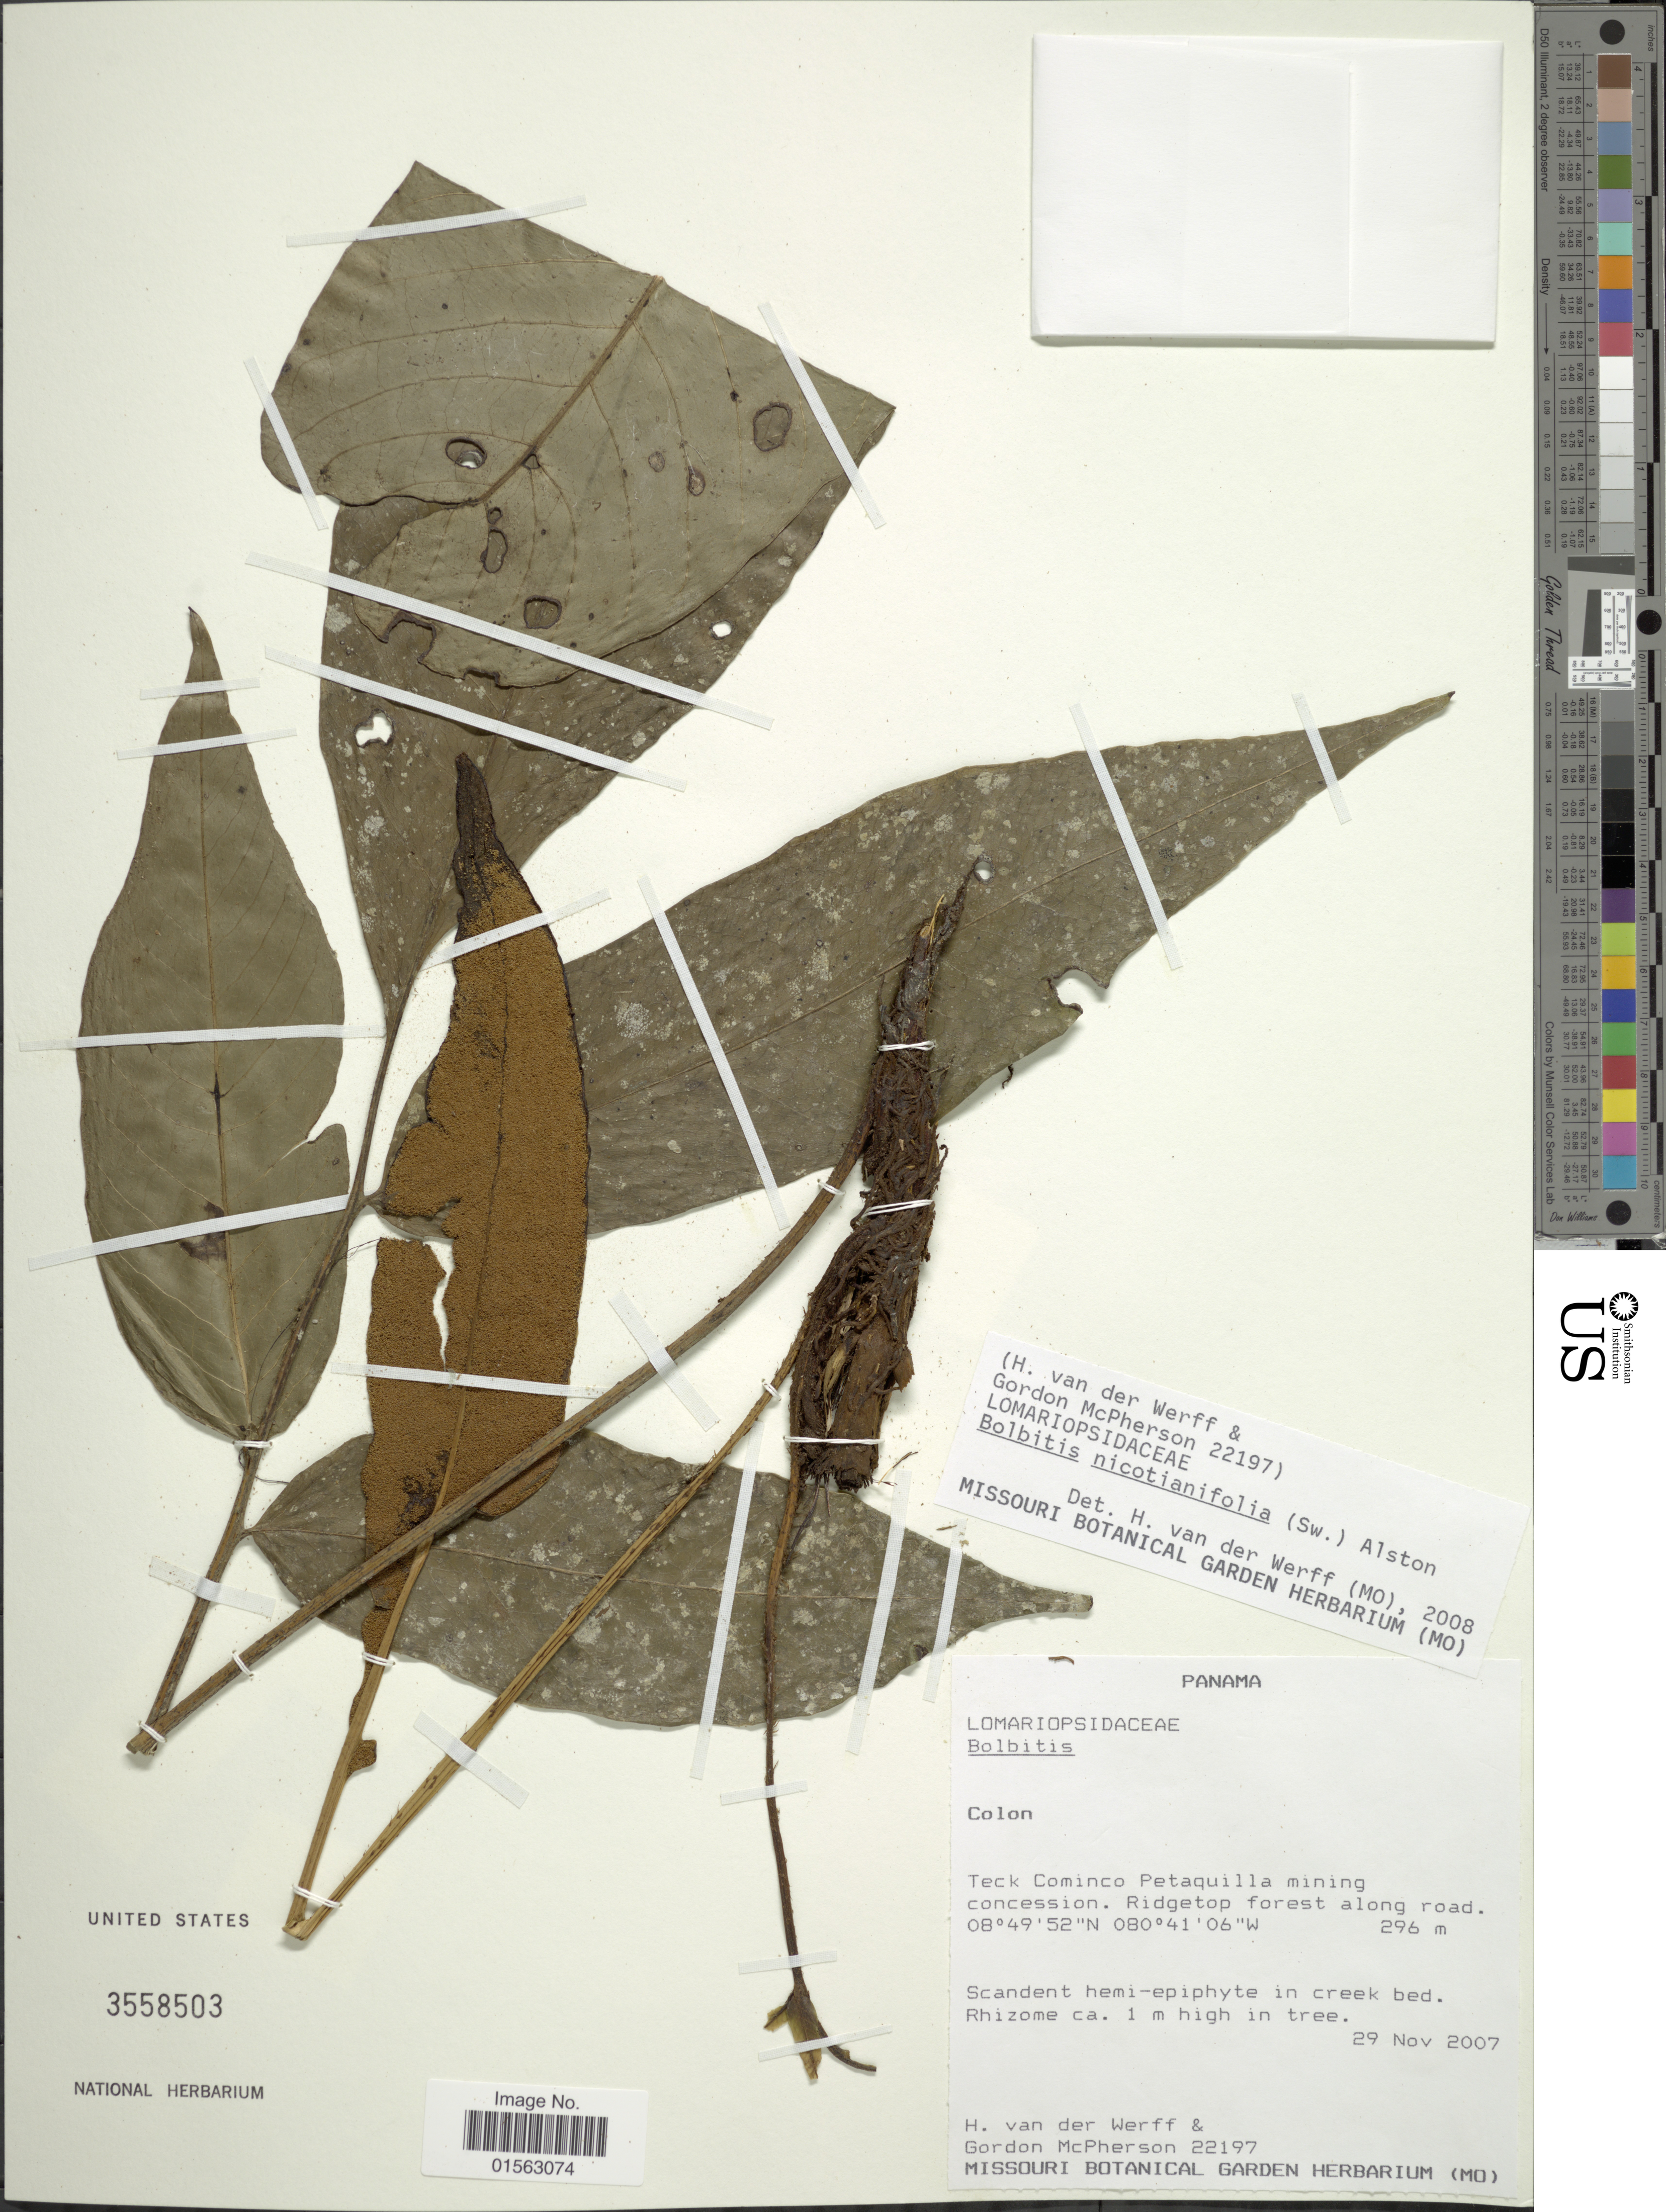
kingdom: Plantae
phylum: Tracheophyta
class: Polypodiopsida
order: Polypodiales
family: Dryopteridaceae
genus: Mickelia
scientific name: Mickelia nicotianifolia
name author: (Sw.) R.C. Moran et al.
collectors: H. van der Werff & G. D. McPherson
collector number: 22197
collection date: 2007-11-29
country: Panama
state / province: Colón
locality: Teck Cominco Petaquilla mining concession, ridgetop forest along road, scandent hemi-epiphyte in creek bed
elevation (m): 296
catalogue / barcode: US 3558503